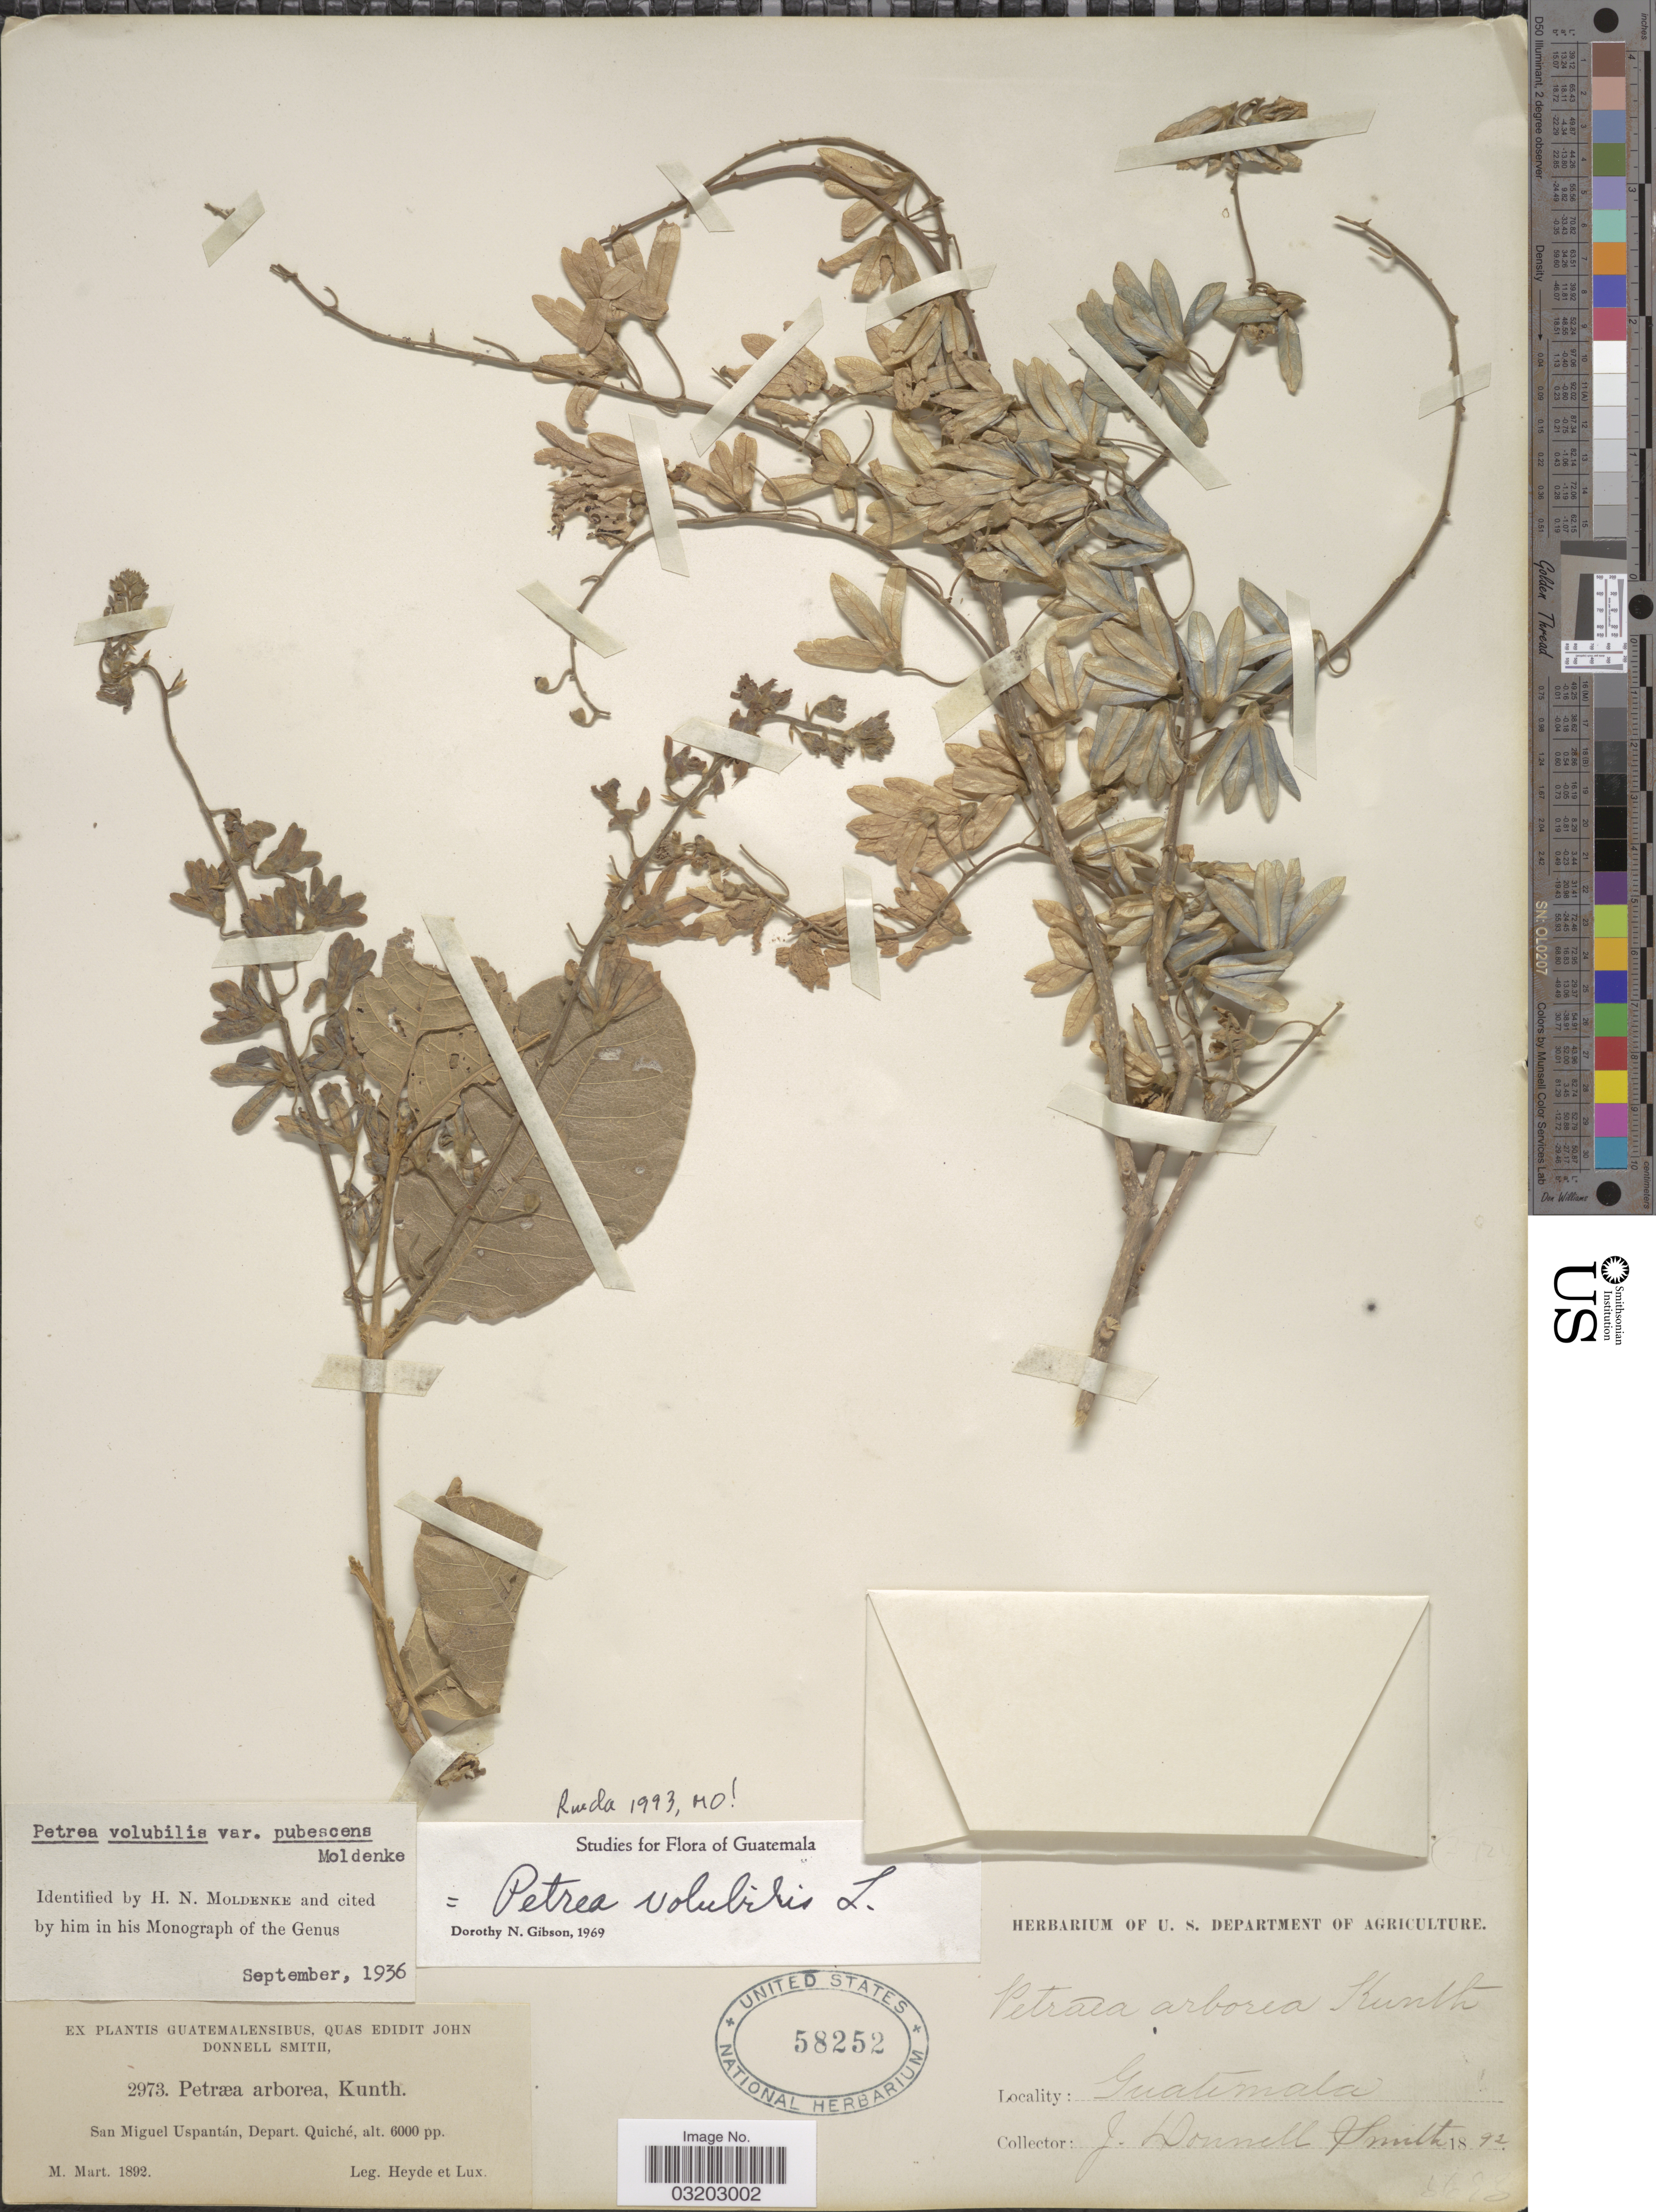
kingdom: Plantae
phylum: Tracheophyta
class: Magnoliopsida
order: Lamiales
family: Verbenaceae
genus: Petrea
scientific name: Petrea volubilis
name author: L.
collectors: J. Donnell Smith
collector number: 2973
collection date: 1892-03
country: Guatemala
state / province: El Quiché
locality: San Miguel Uspantán, Depart. Quiché.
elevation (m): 1829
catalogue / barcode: US 58252